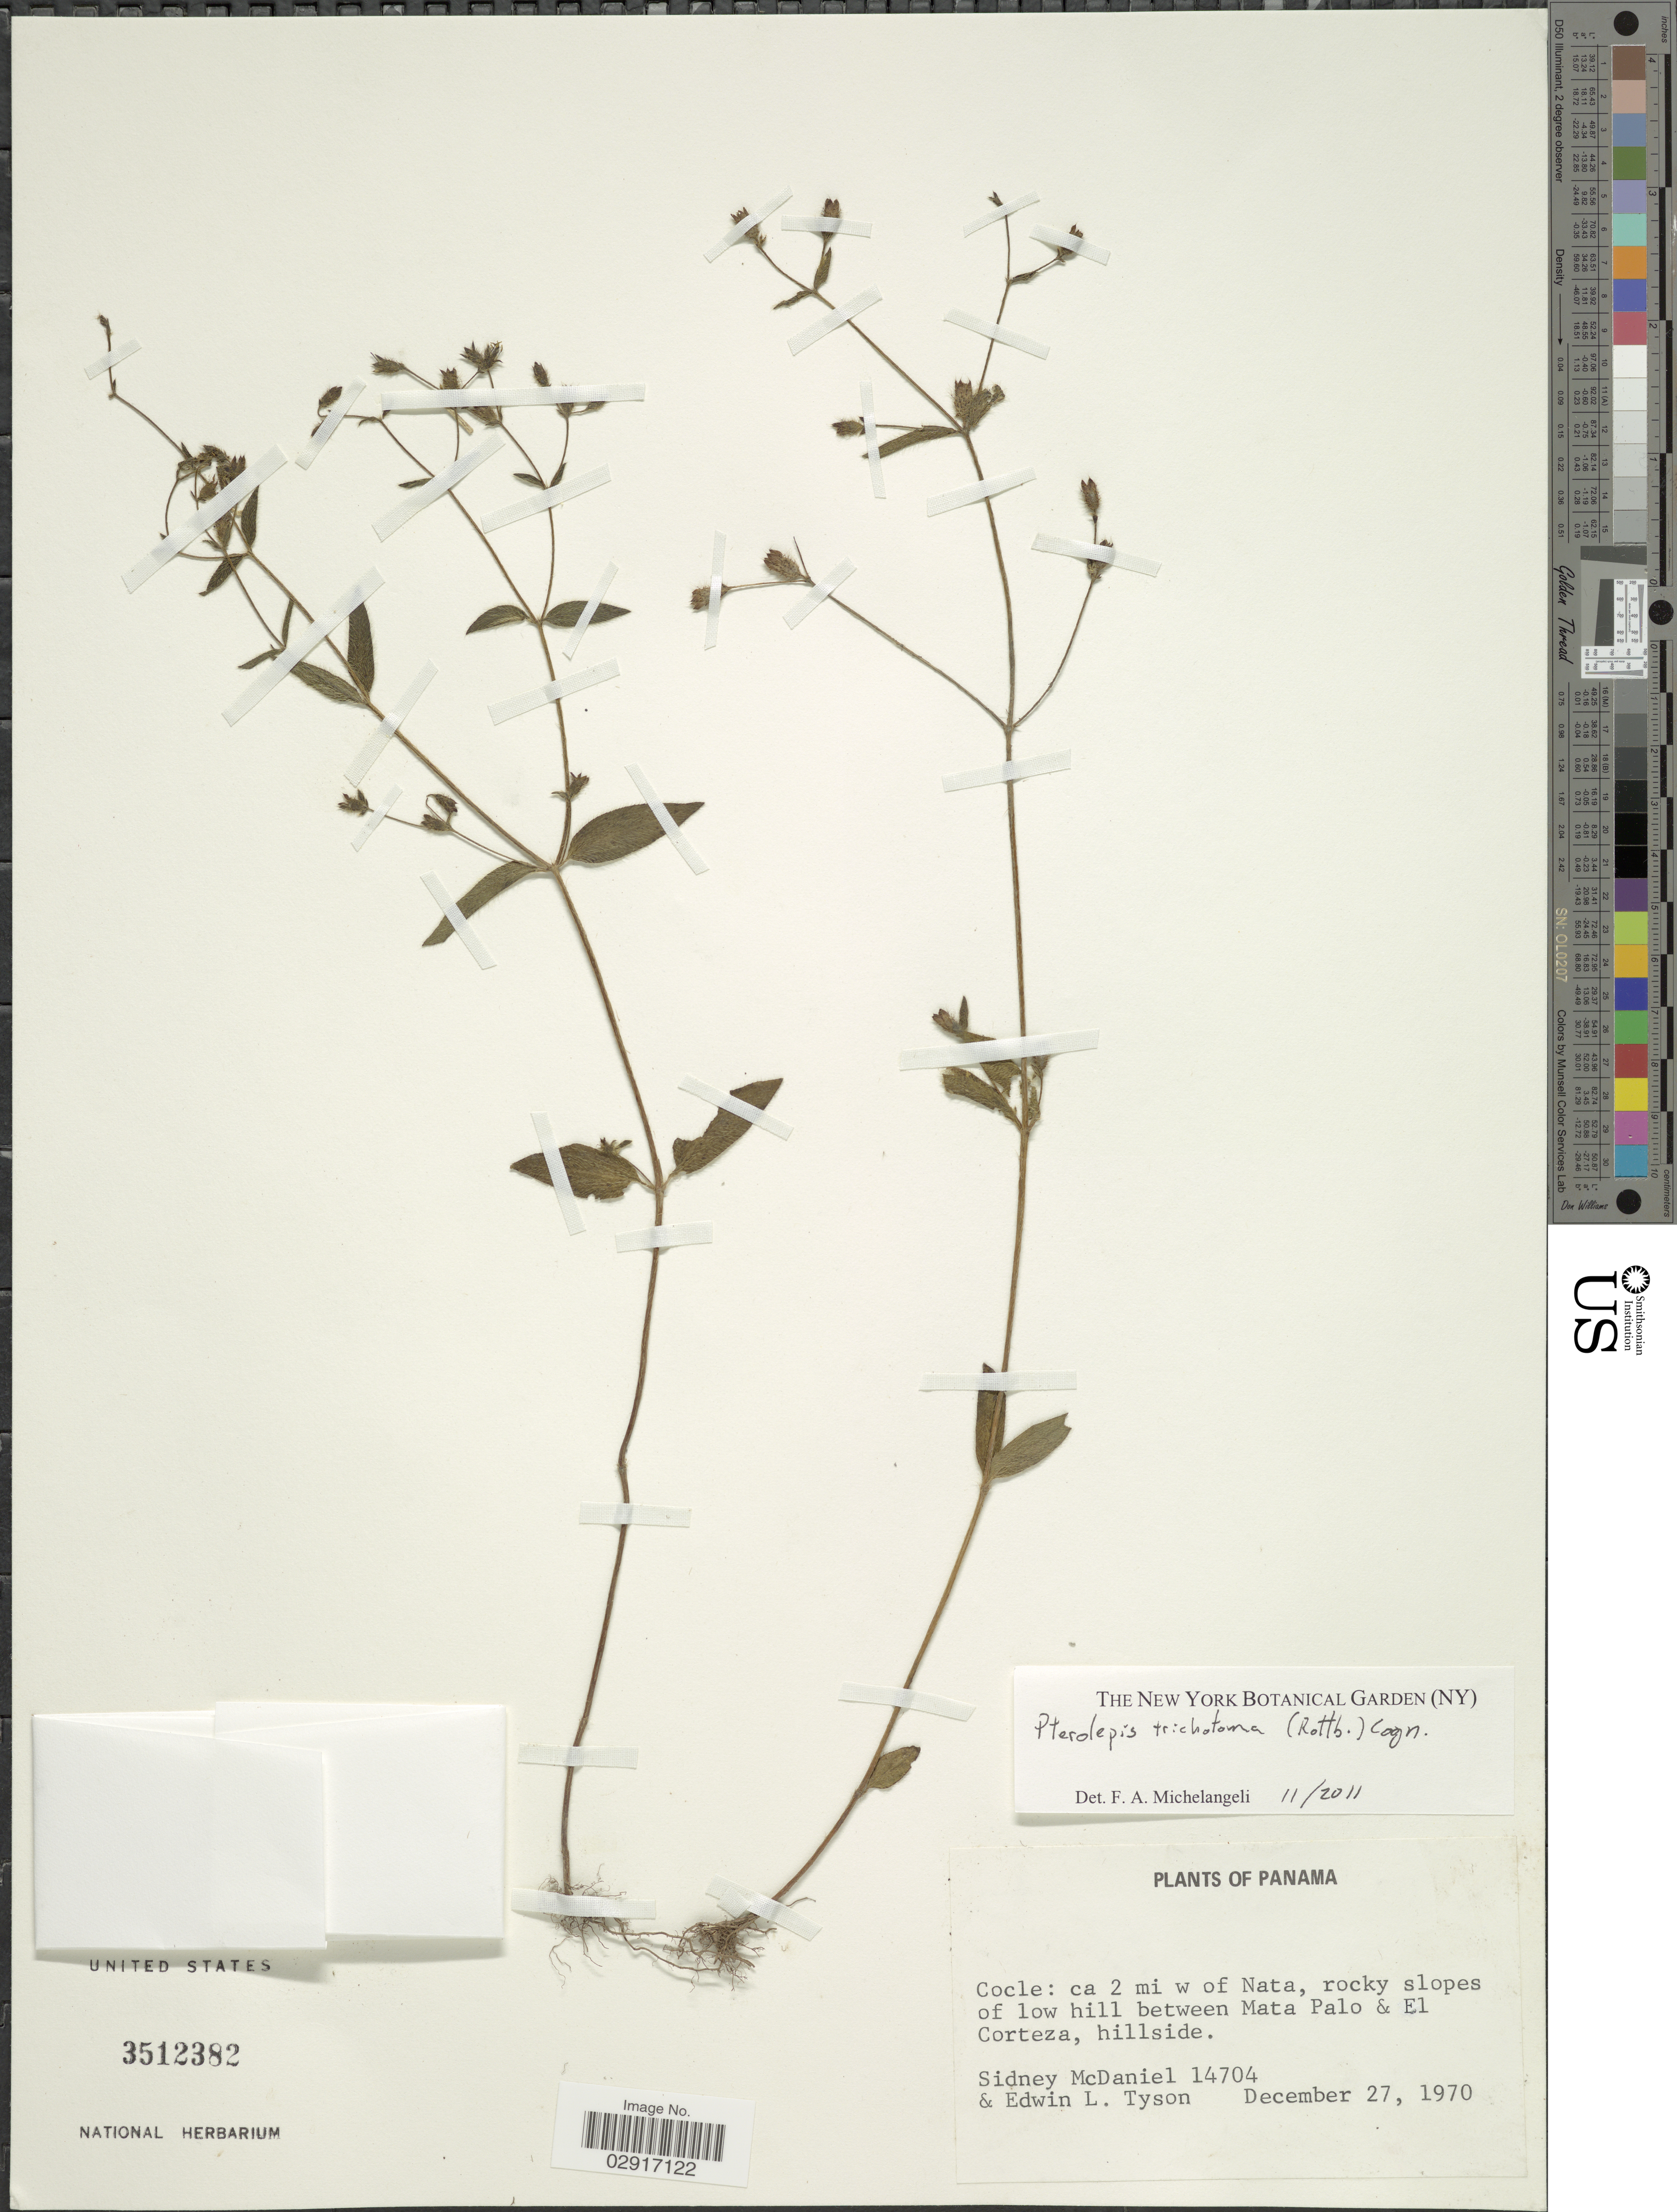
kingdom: Plantae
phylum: Tracheophyta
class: Magnoliopsida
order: Myrtales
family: Melastomataceae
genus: Pterolepis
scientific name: Pterolepis trichotoma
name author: (Rottb.) Cogn.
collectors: S. McDaniel & E. L. Tyson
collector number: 14704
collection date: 1970-12-27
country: Panama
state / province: Coclé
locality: Ca 2 mi w of Nata, rocky slopes of low hill between Mata Palo & El Corteza, hillside.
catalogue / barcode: US 3512382